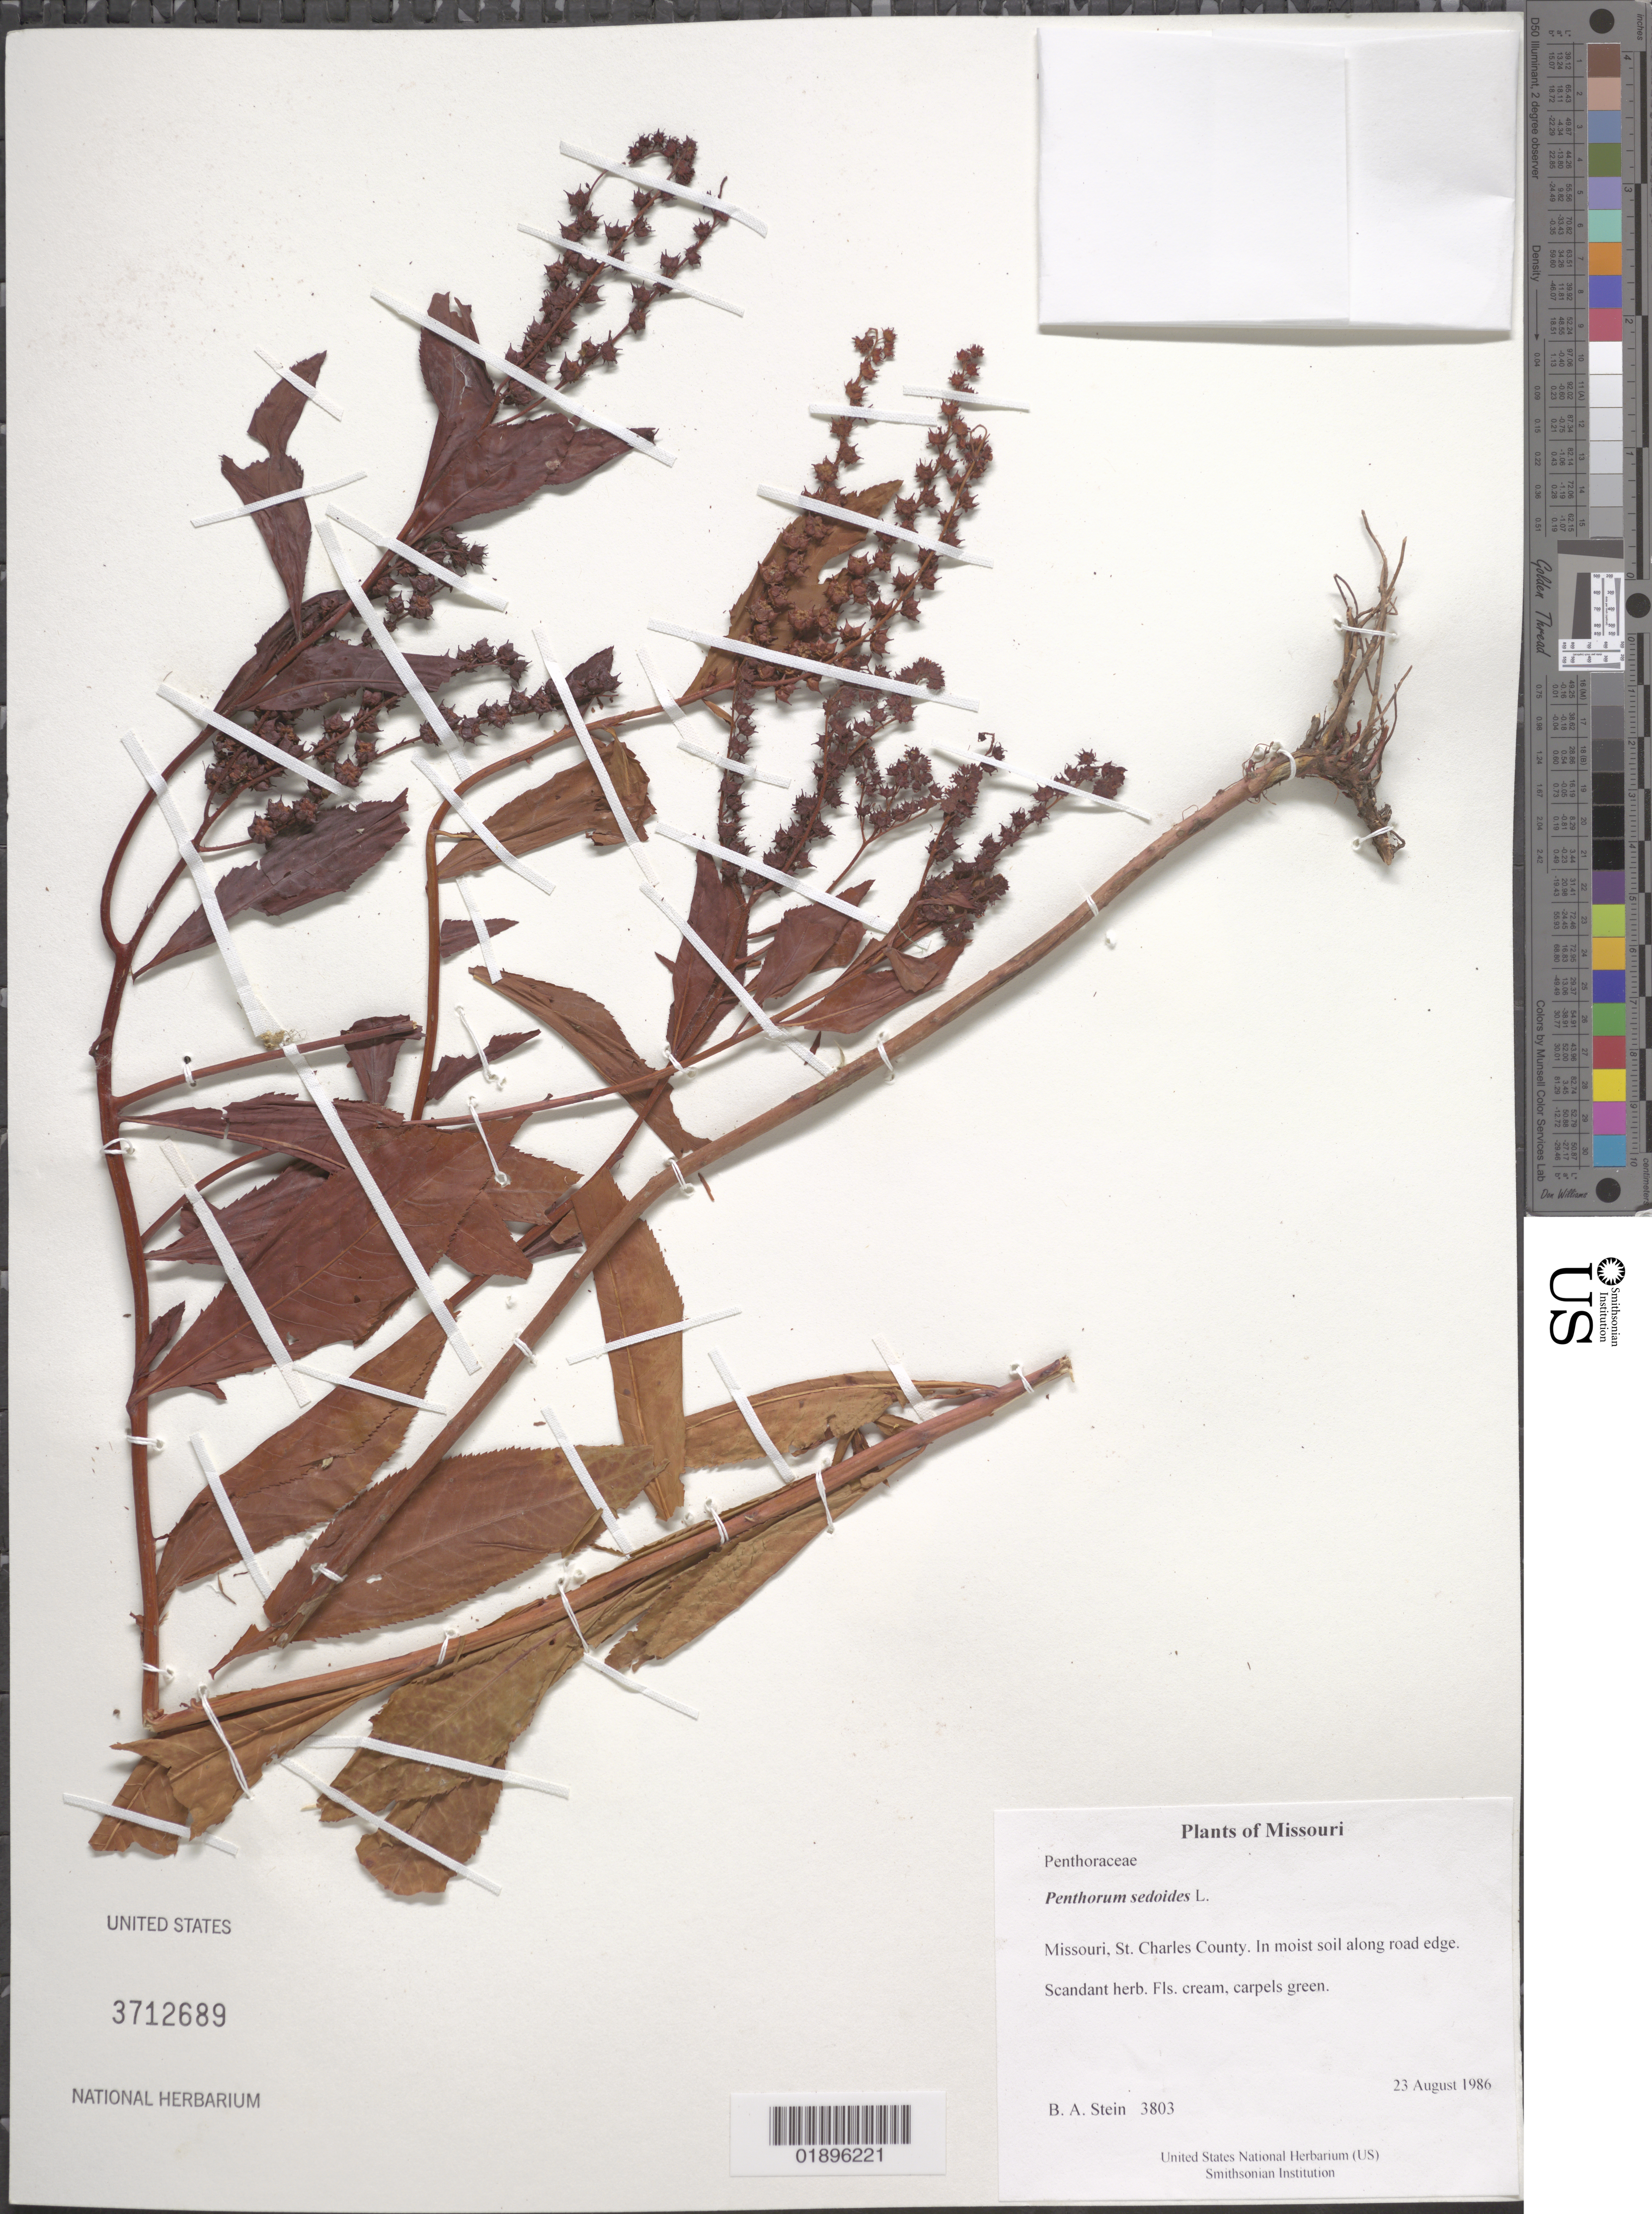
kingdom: Plantae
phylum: Tracheophyta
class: Magnoliopsida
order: Saxifragales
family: Penthoraceae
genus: Penthorum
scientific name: Penthorum sedoides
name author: L.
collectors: B. A. Stein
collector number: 3803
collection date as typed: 23 August 1986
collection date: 1986-08-23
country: United States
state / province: Missouri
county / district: St. Charles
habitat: In moist soil along road edge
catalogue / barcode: US 3712689